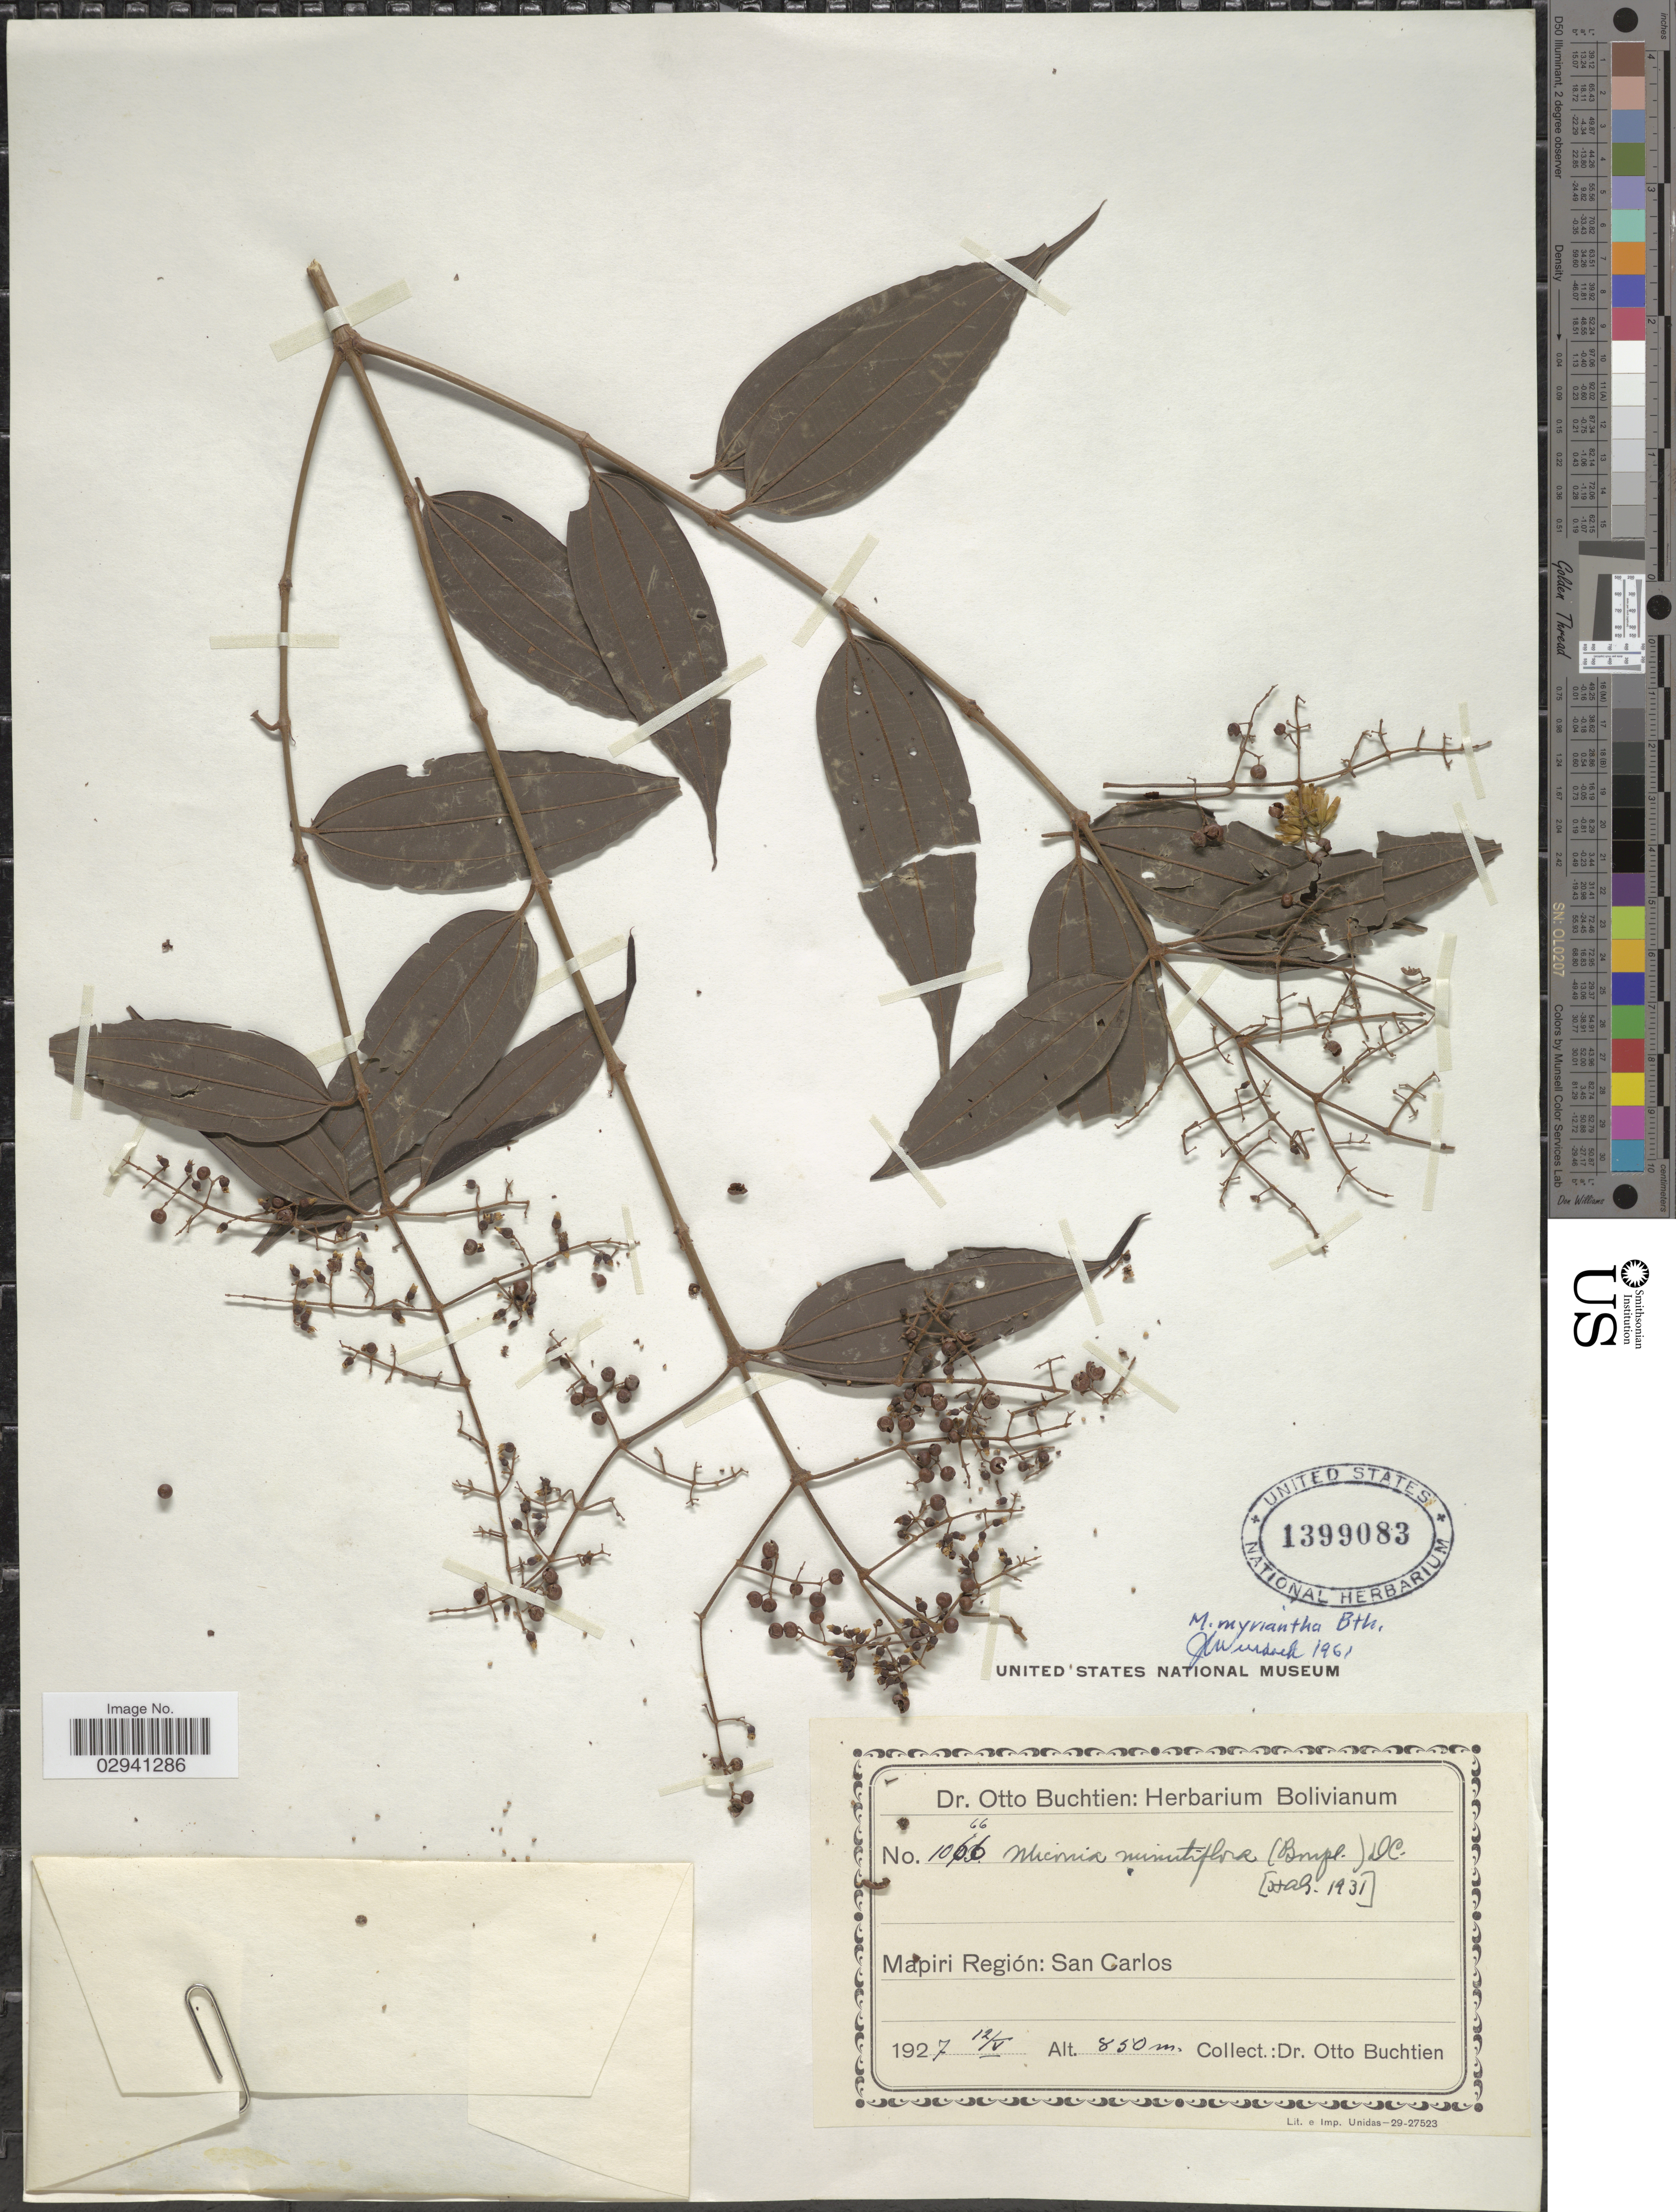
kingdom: Plantae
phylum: Tracheophyta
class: Magnoliopsida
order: Myrtales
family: Melastomataceae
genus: Miconia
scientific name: Miconia myriantha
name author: Benth.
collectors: O. Buchtien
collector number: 1066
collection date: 1927-05-12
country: Bolivia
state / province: La Paz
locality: Mapiri Región: San Carlos.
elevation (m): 850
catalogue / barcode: US 1399083